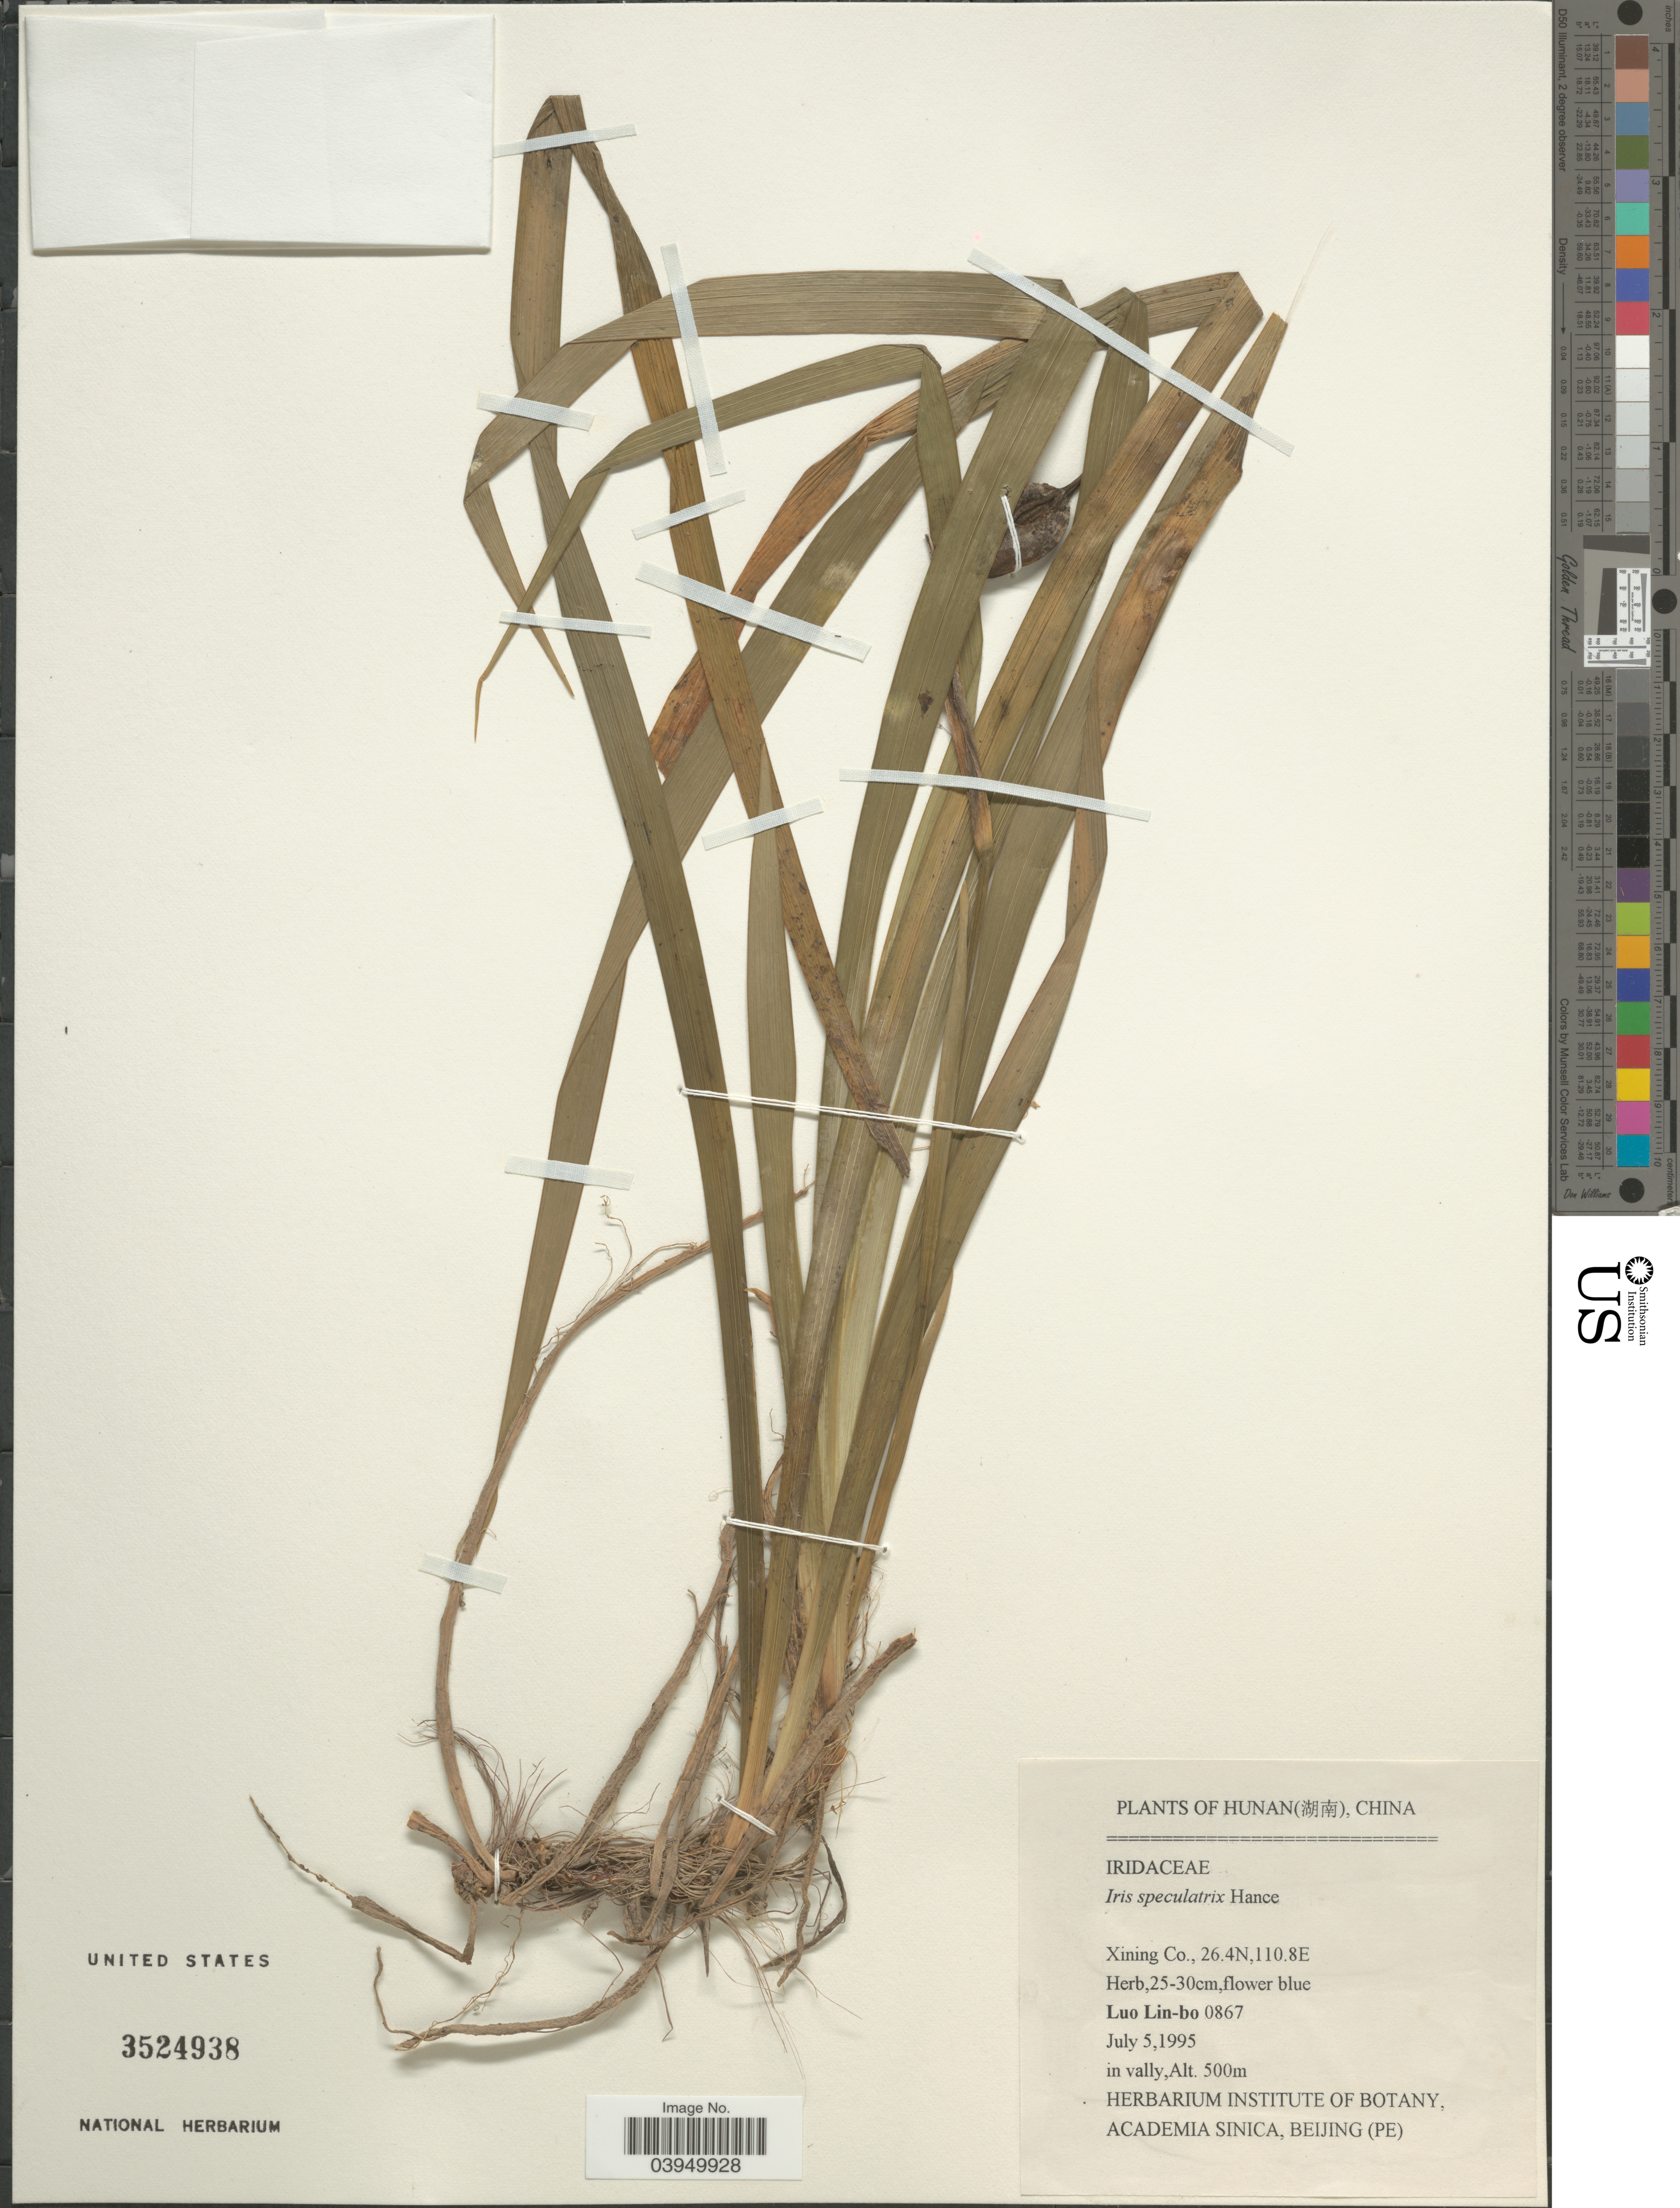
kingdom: Plantae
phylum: Tracheophyta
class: Liliopsida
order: Asparagales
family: Iridaceae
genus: Iris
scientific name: Iris speculatrix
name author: Hance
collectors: L. Lin-bo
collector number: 0867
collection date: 1995-07-05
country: China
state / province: Hunan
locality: Xining Co.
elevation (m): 500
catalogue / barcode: US 3524938